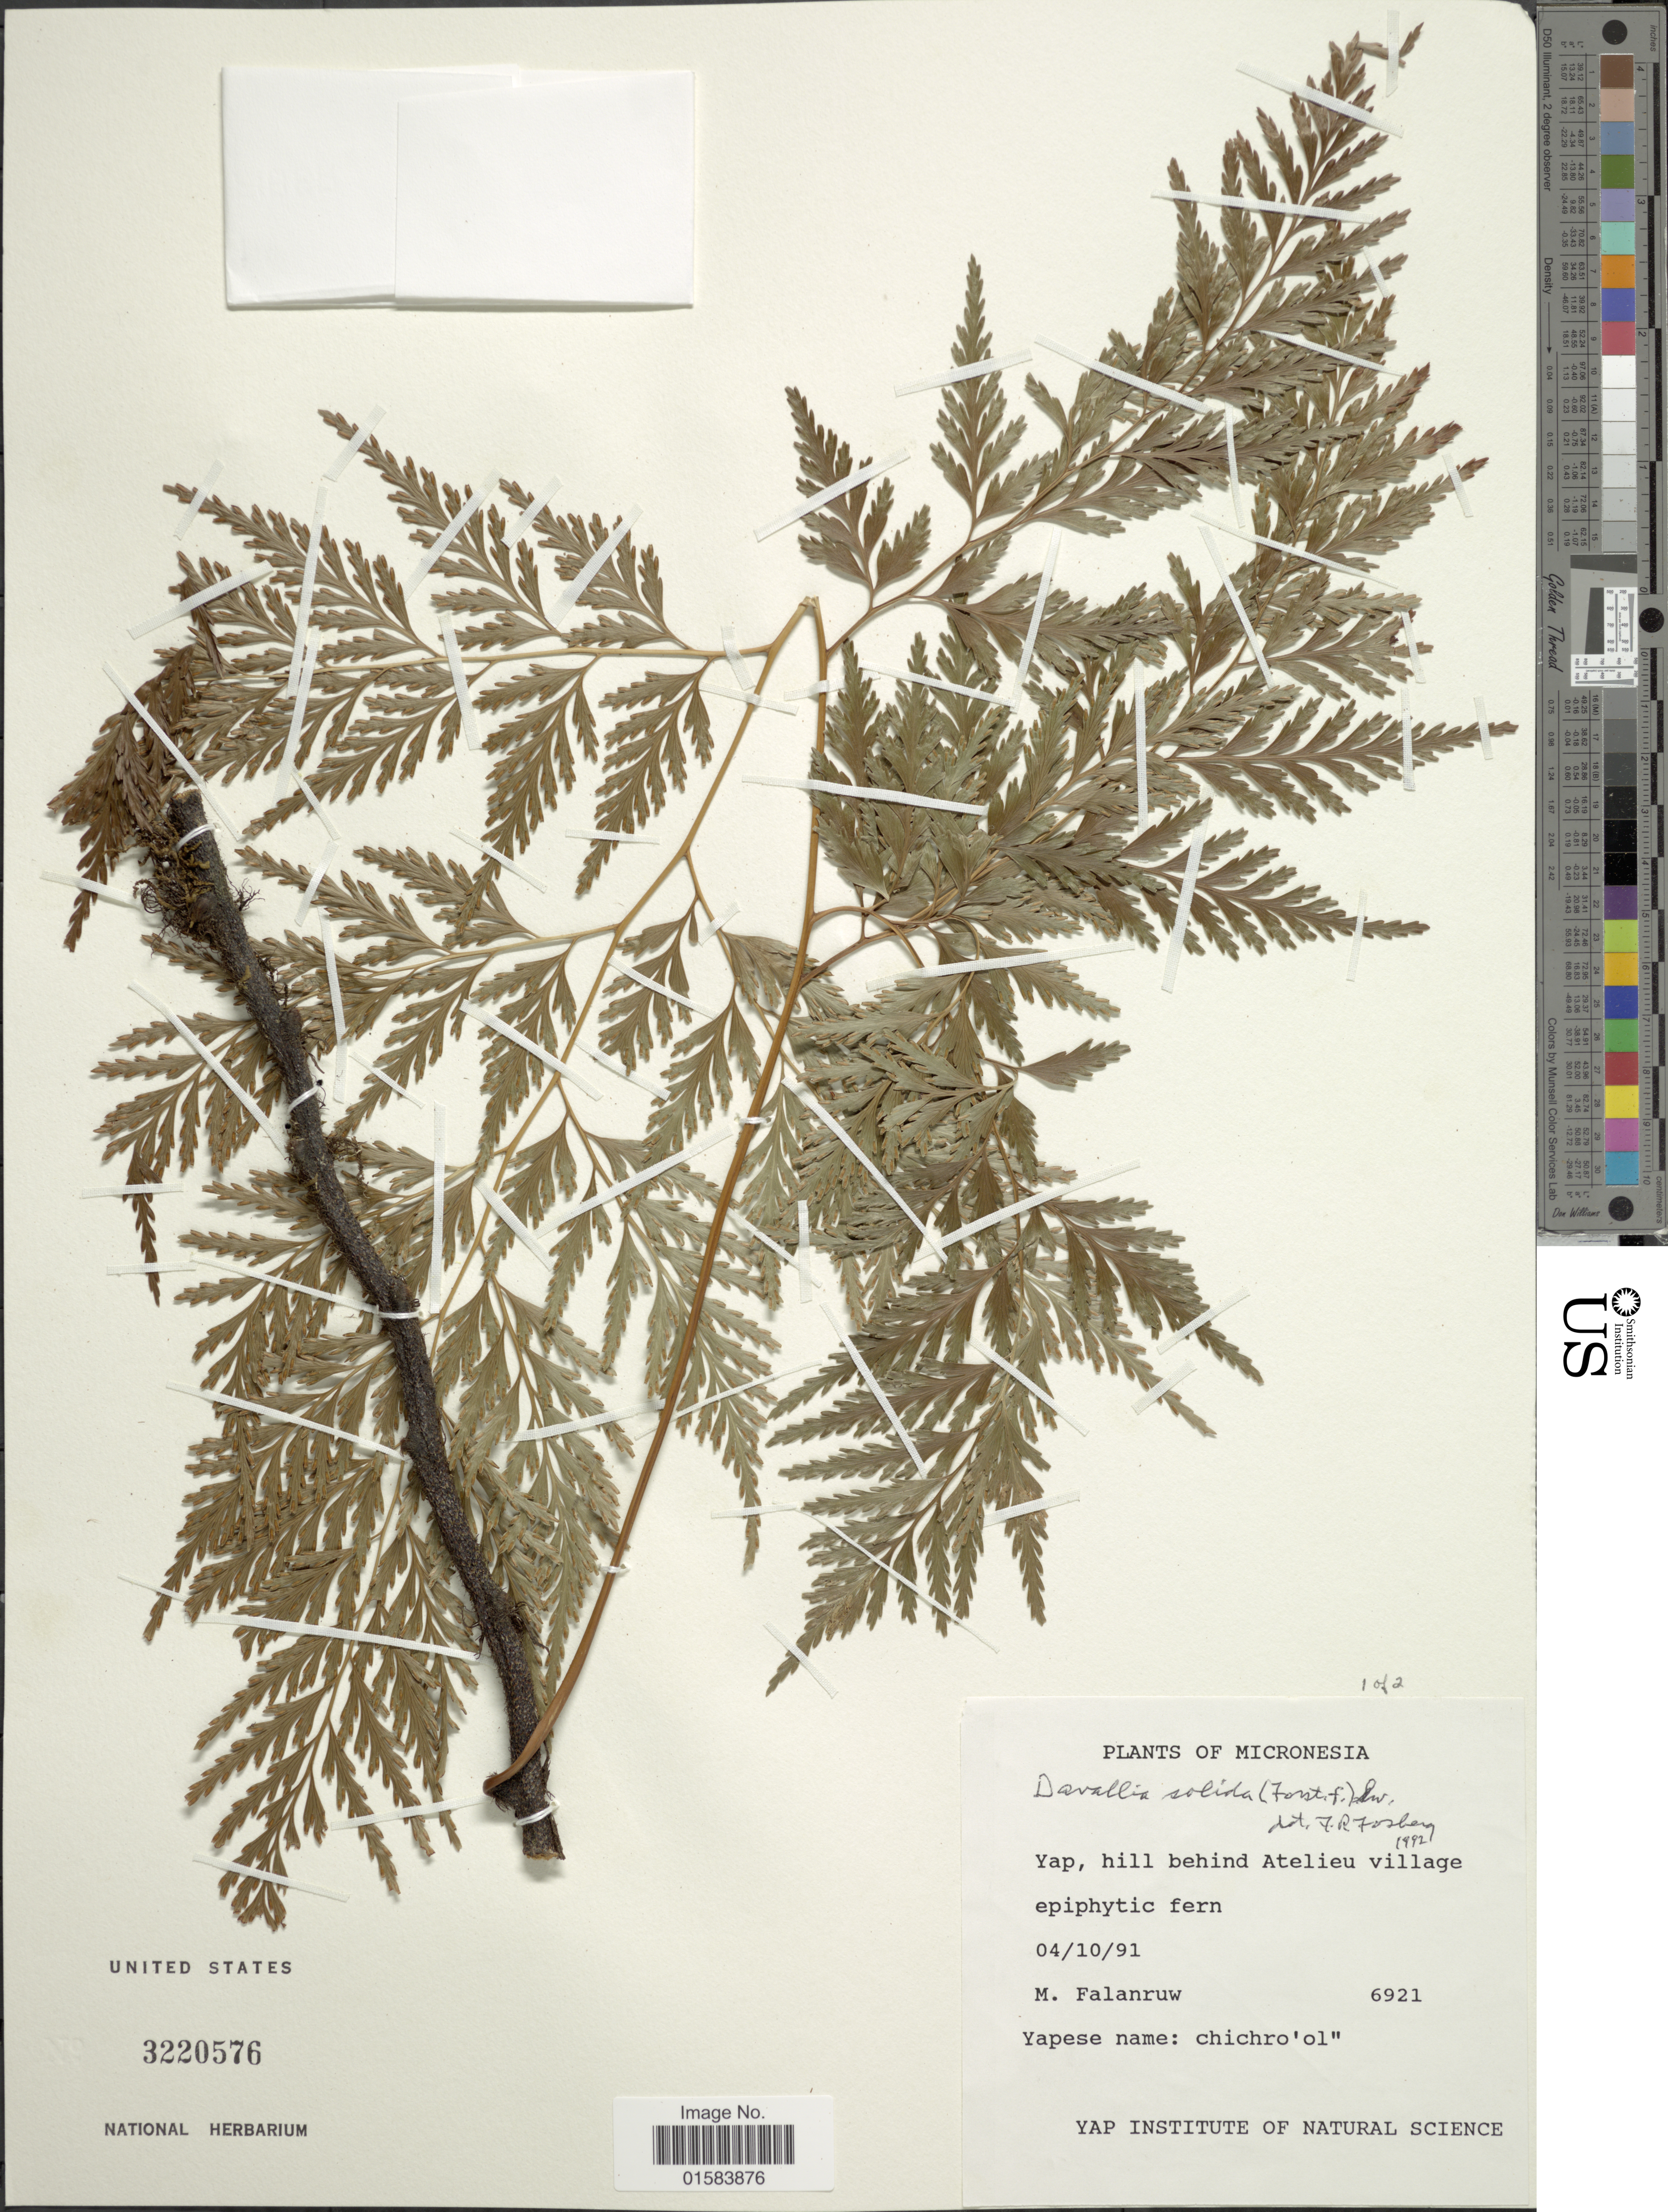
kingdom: Plantae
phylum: Tracheophyta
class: Polypodiopsida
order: Polypodiales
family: Davalliaceae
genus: Davallia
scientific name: Davallia solida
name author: (G. Forst.) Sw.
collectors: M. Falanruw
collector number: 6921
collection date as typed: Transcribed d/m/y: 4/10/91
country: Micronesia, Federated States of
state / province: Yap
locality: Micronesia, Yap, hill behond Atelieu Village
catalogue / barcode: US 3220576